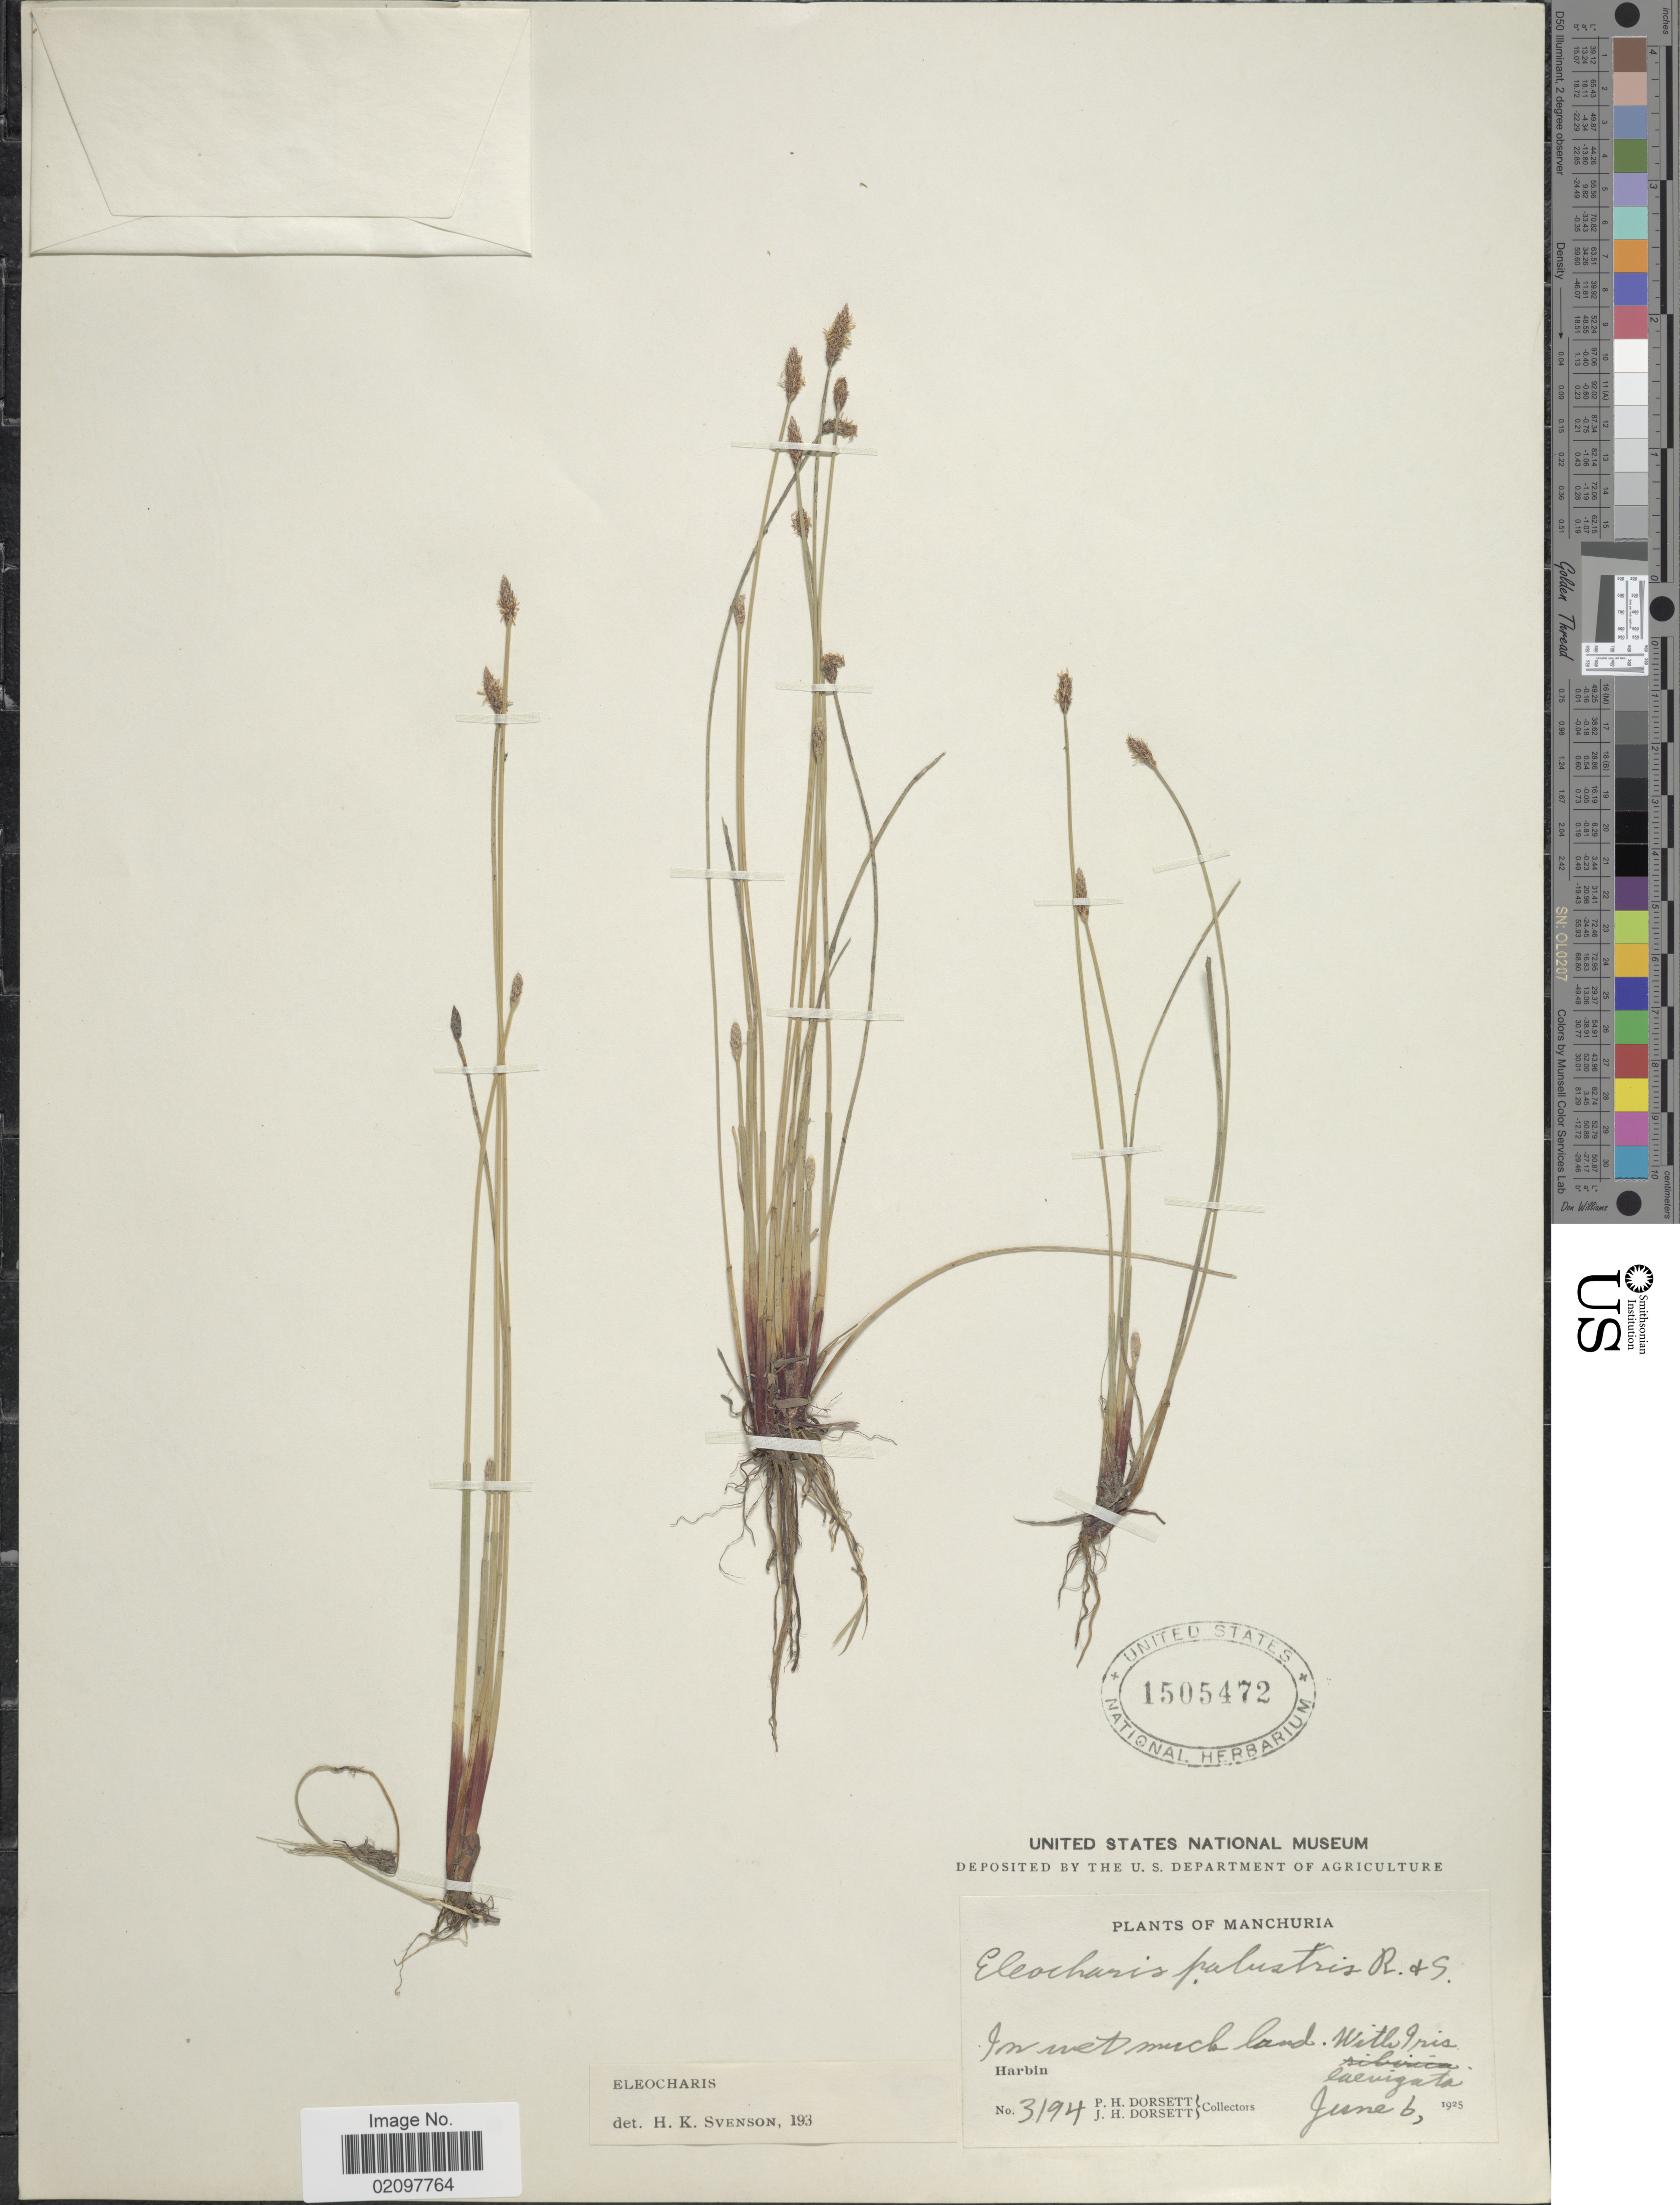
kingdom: Plantae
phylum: Tracheophyta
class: Liliopsida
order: Poales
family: Cyperaceae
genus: Eleocharis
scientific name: Eleocharis palustris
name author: (L.) Roem. & Schult.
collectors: P. H. Dorsett & J. Dorsett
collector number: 3194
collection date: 1925-06-06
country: China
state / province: Heilongjiang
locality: Manchuria. In wet muck land. Harbin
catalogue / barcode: US 1505472